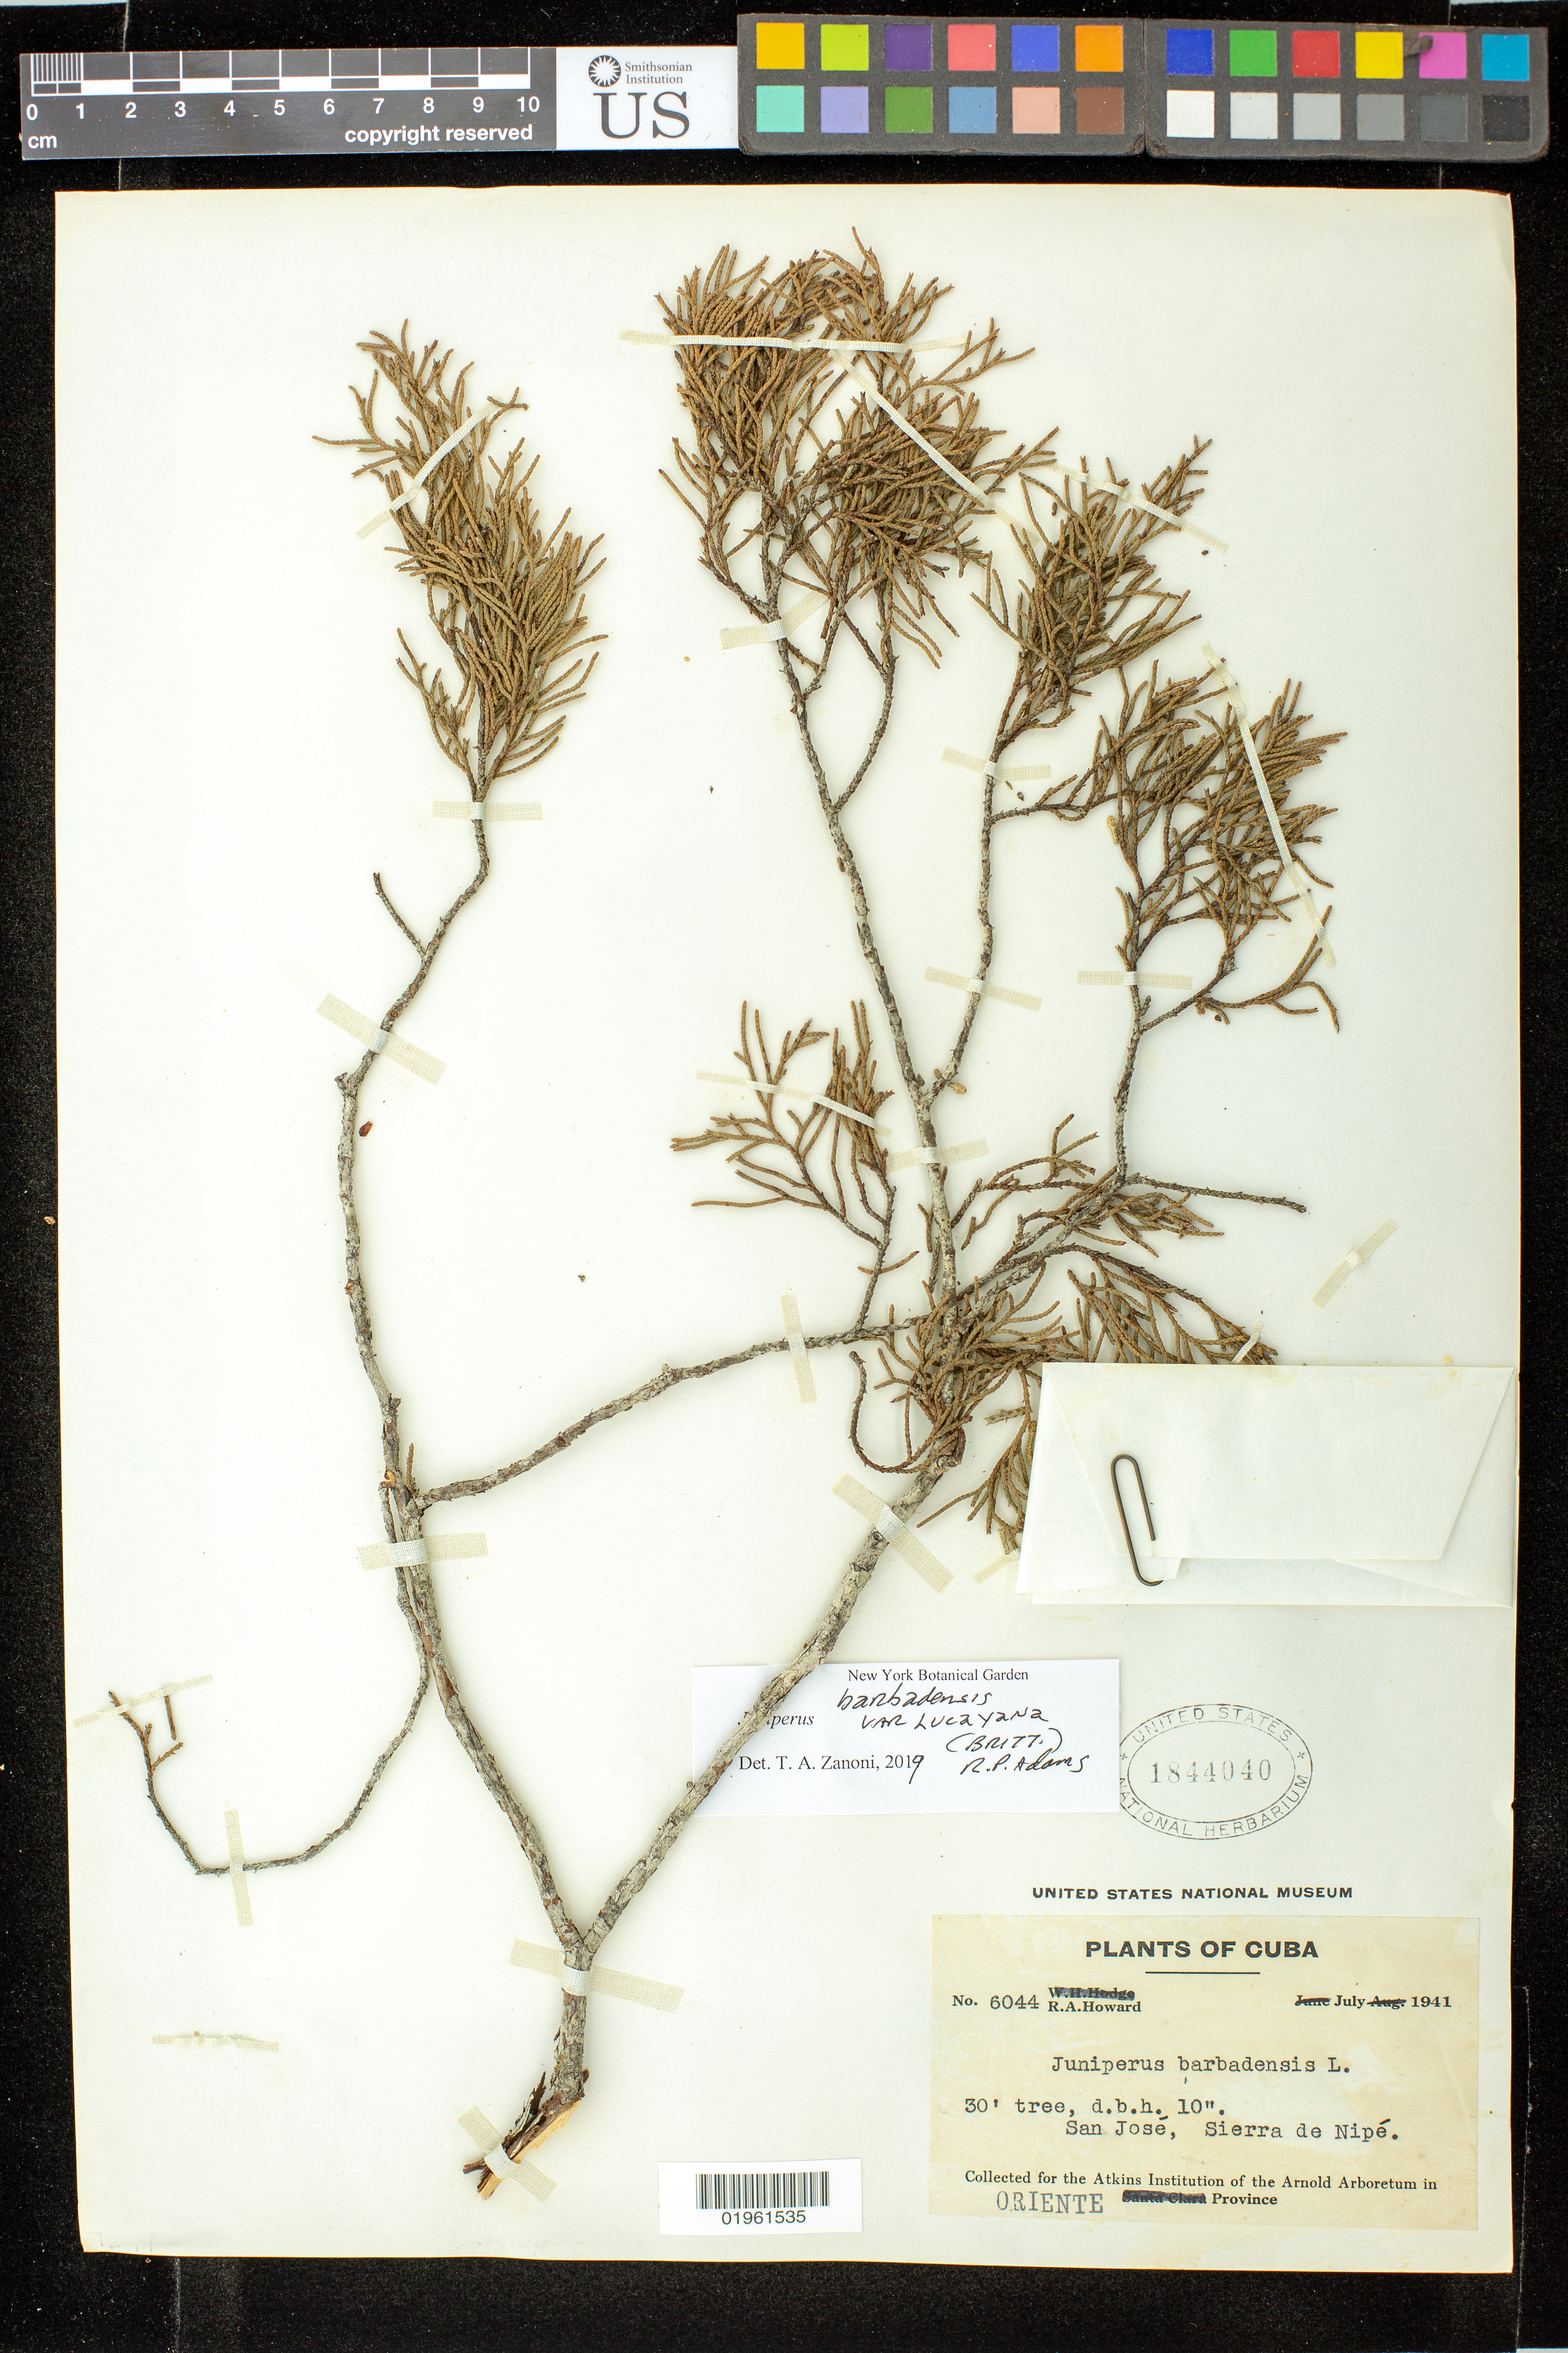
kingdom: Plantae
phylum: Tracheophyta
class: Pinopsida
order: Pinales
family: Cupressaceae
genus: Juniperus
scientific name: Juniperus barbadensis var. lucayana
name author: (Britton) R.P. Adams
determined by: Zanoni, T. A., (NY), New York Botanical Garden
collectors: R. A. Howard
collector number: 6044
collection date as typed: Jul 1941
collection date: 1941-07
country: Cuba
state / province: Oriente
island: Cuba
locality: San Jose, Sierra de Nipe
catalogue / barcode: US 1844040